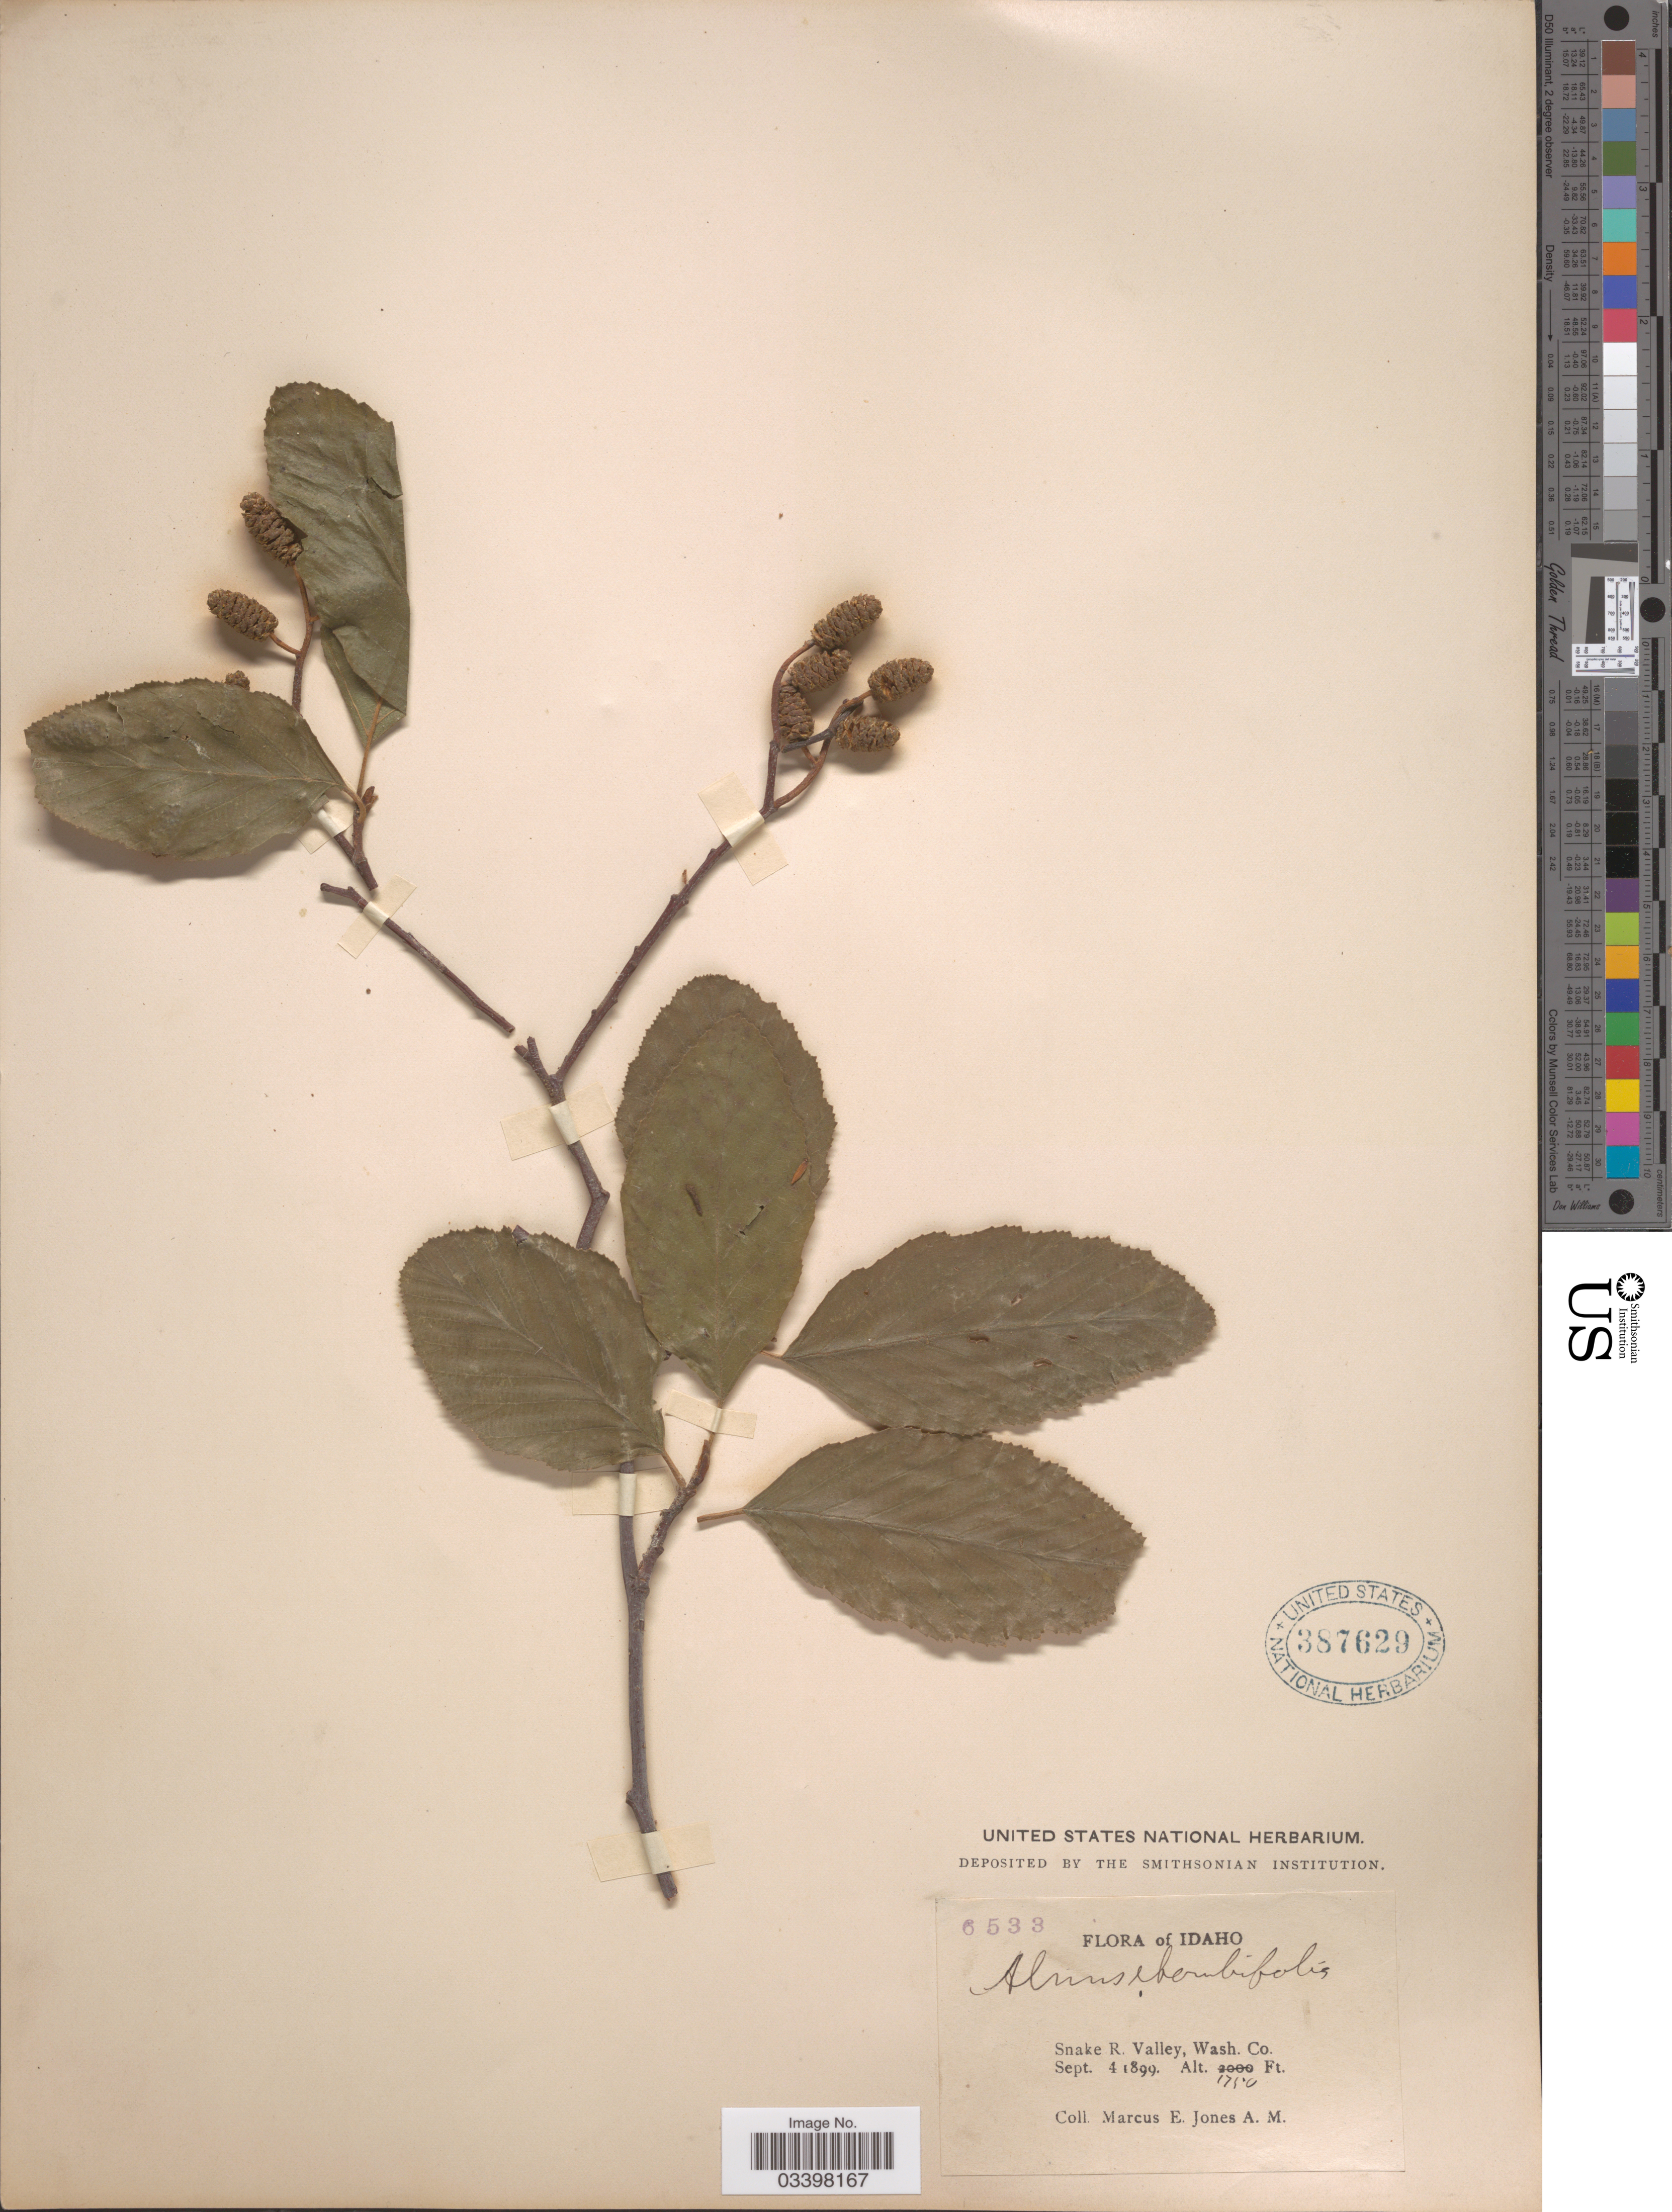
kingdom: Plantae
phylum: Tracheophyta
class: Magnoliopsida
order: Fagales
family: Betulaceae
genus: Alnus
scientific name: Alnus rhombifolia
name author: Nutt.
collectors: M. E. Jones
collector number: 6533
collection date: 1899-09-04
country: United States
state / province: Idaho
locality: Snake R. Valley, Wash. Co.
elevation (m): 533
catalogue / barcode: US 387629